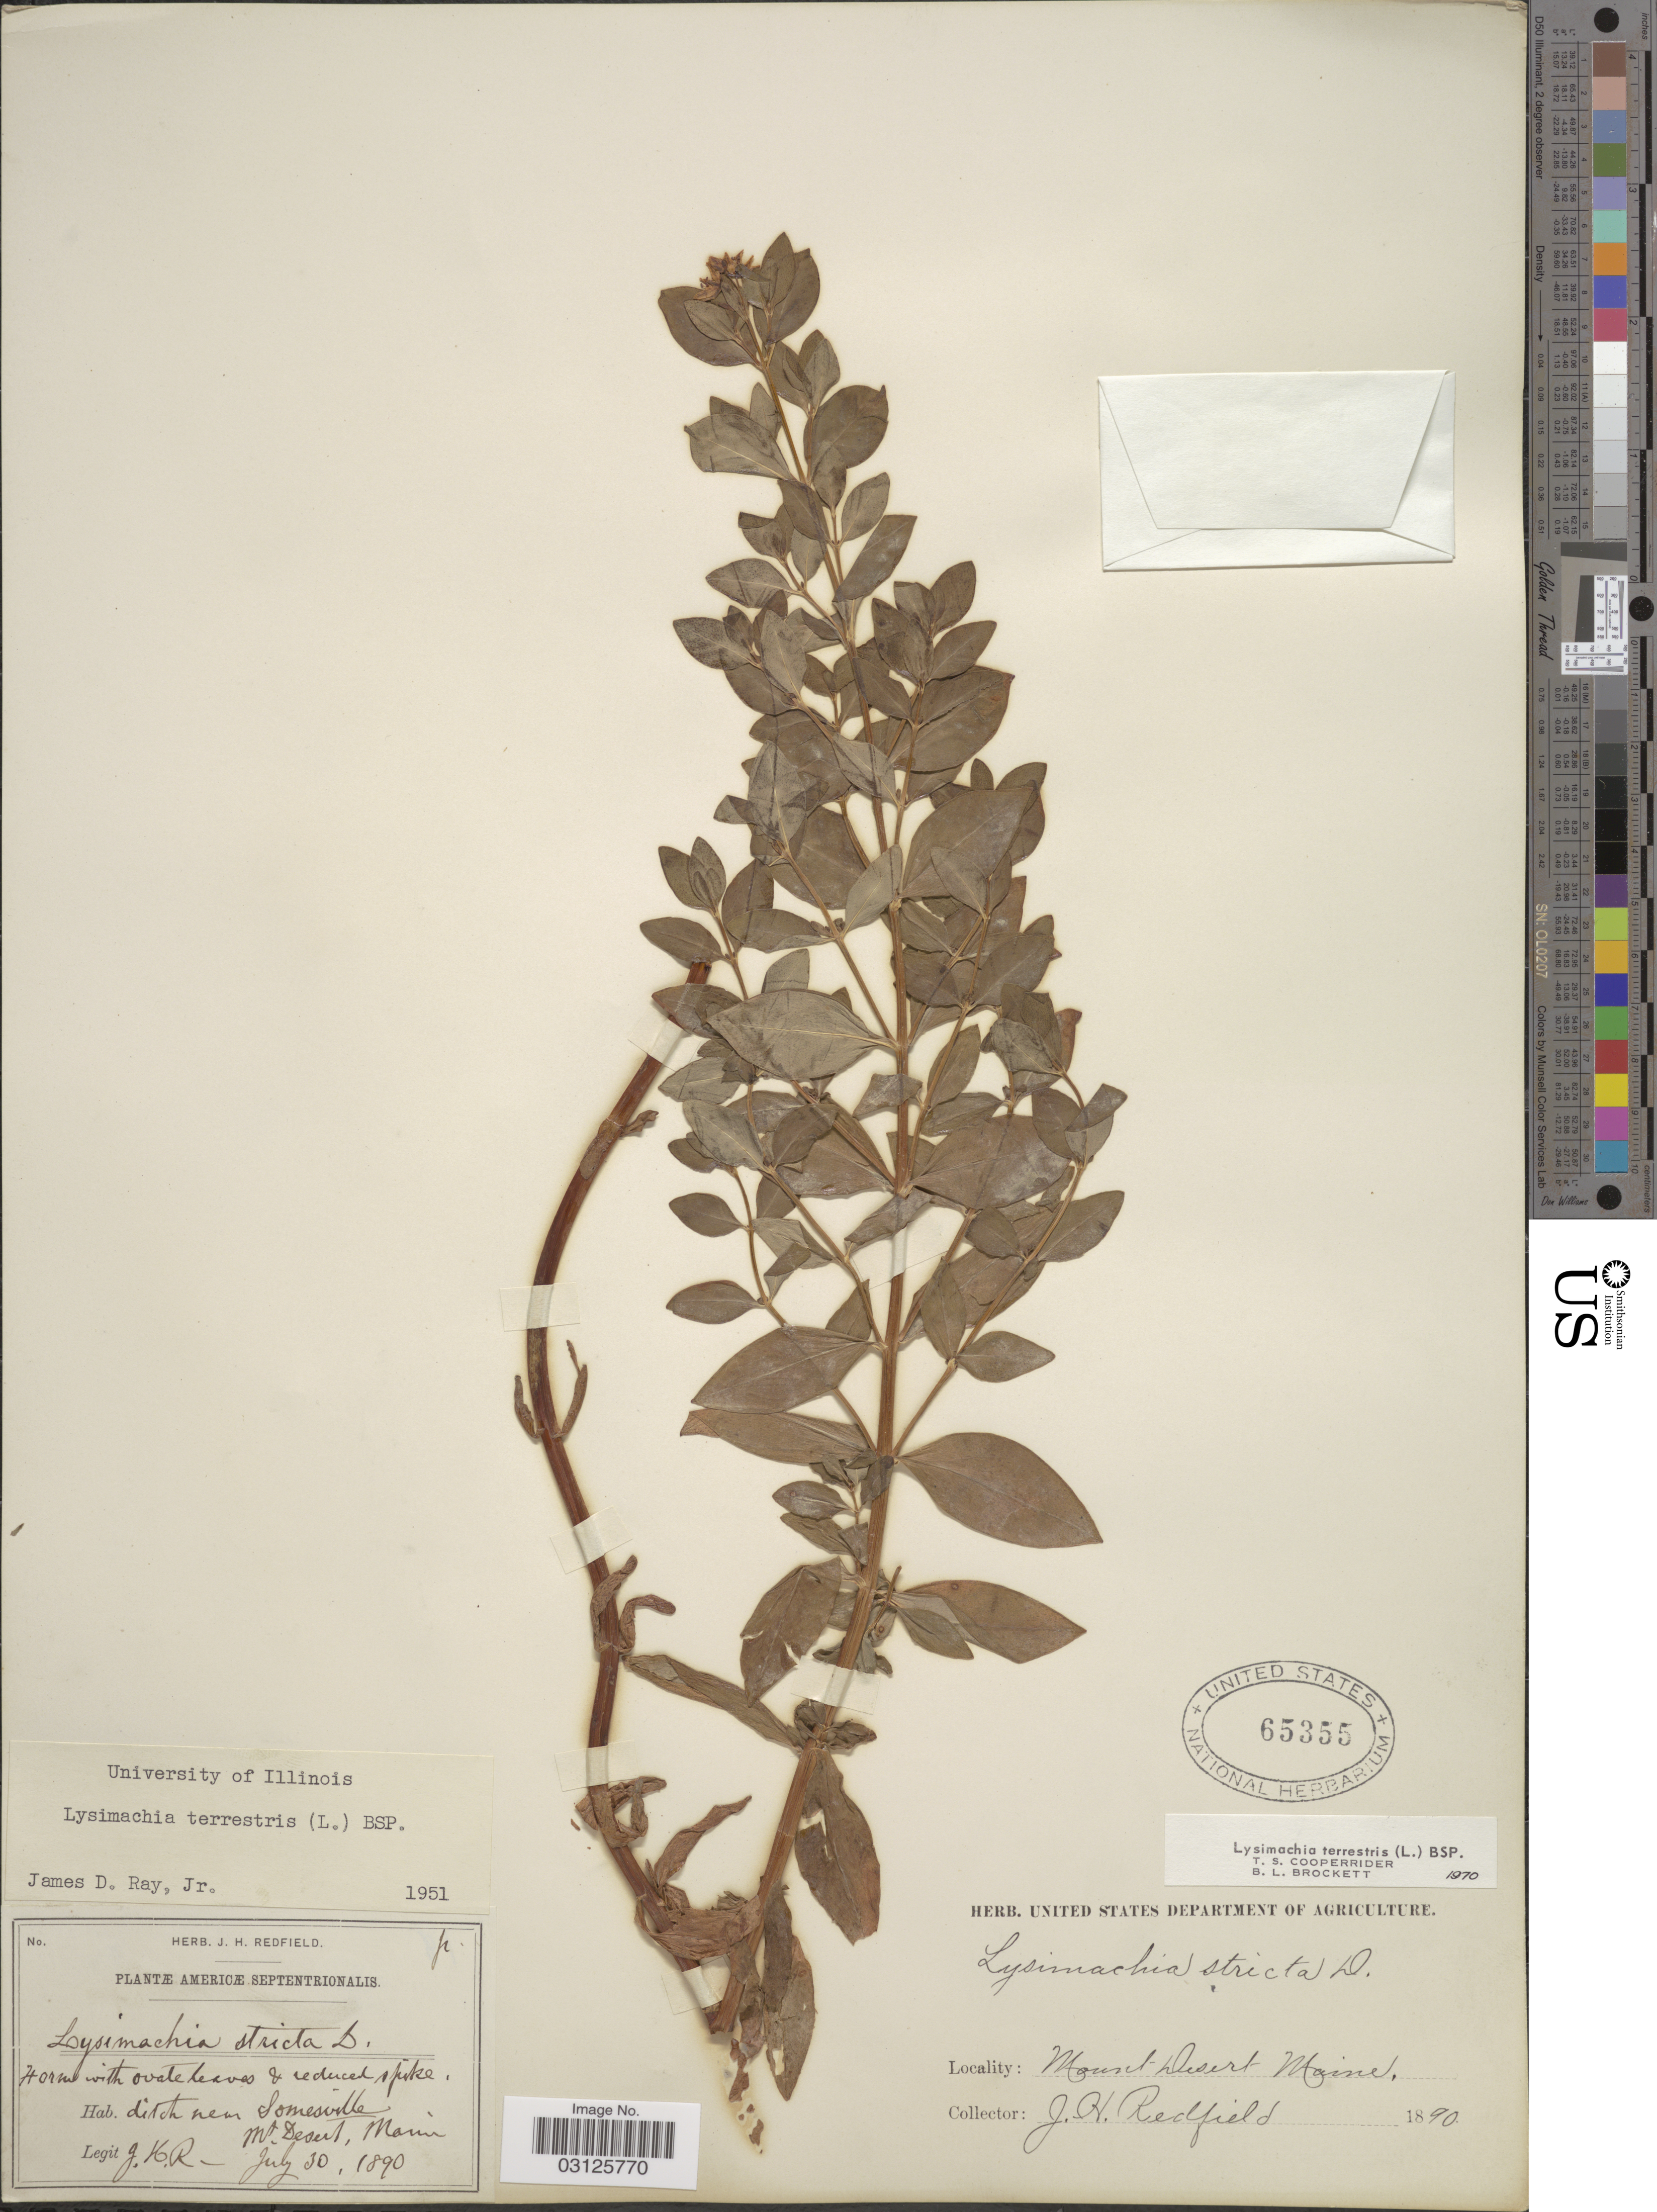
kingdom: Plantae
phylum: Tracheophyta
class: Magnoliopsida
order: Ericales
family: Primulaceae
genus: Lysimachia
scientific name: Lysimachia terrestris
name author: (L.) Britton, Stearns & Poggenb.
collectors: J. Redfield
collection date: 1890-07-30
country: United States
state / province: Maine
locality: Ditch near Somesville, Mount Desert.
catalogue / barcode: US 65355